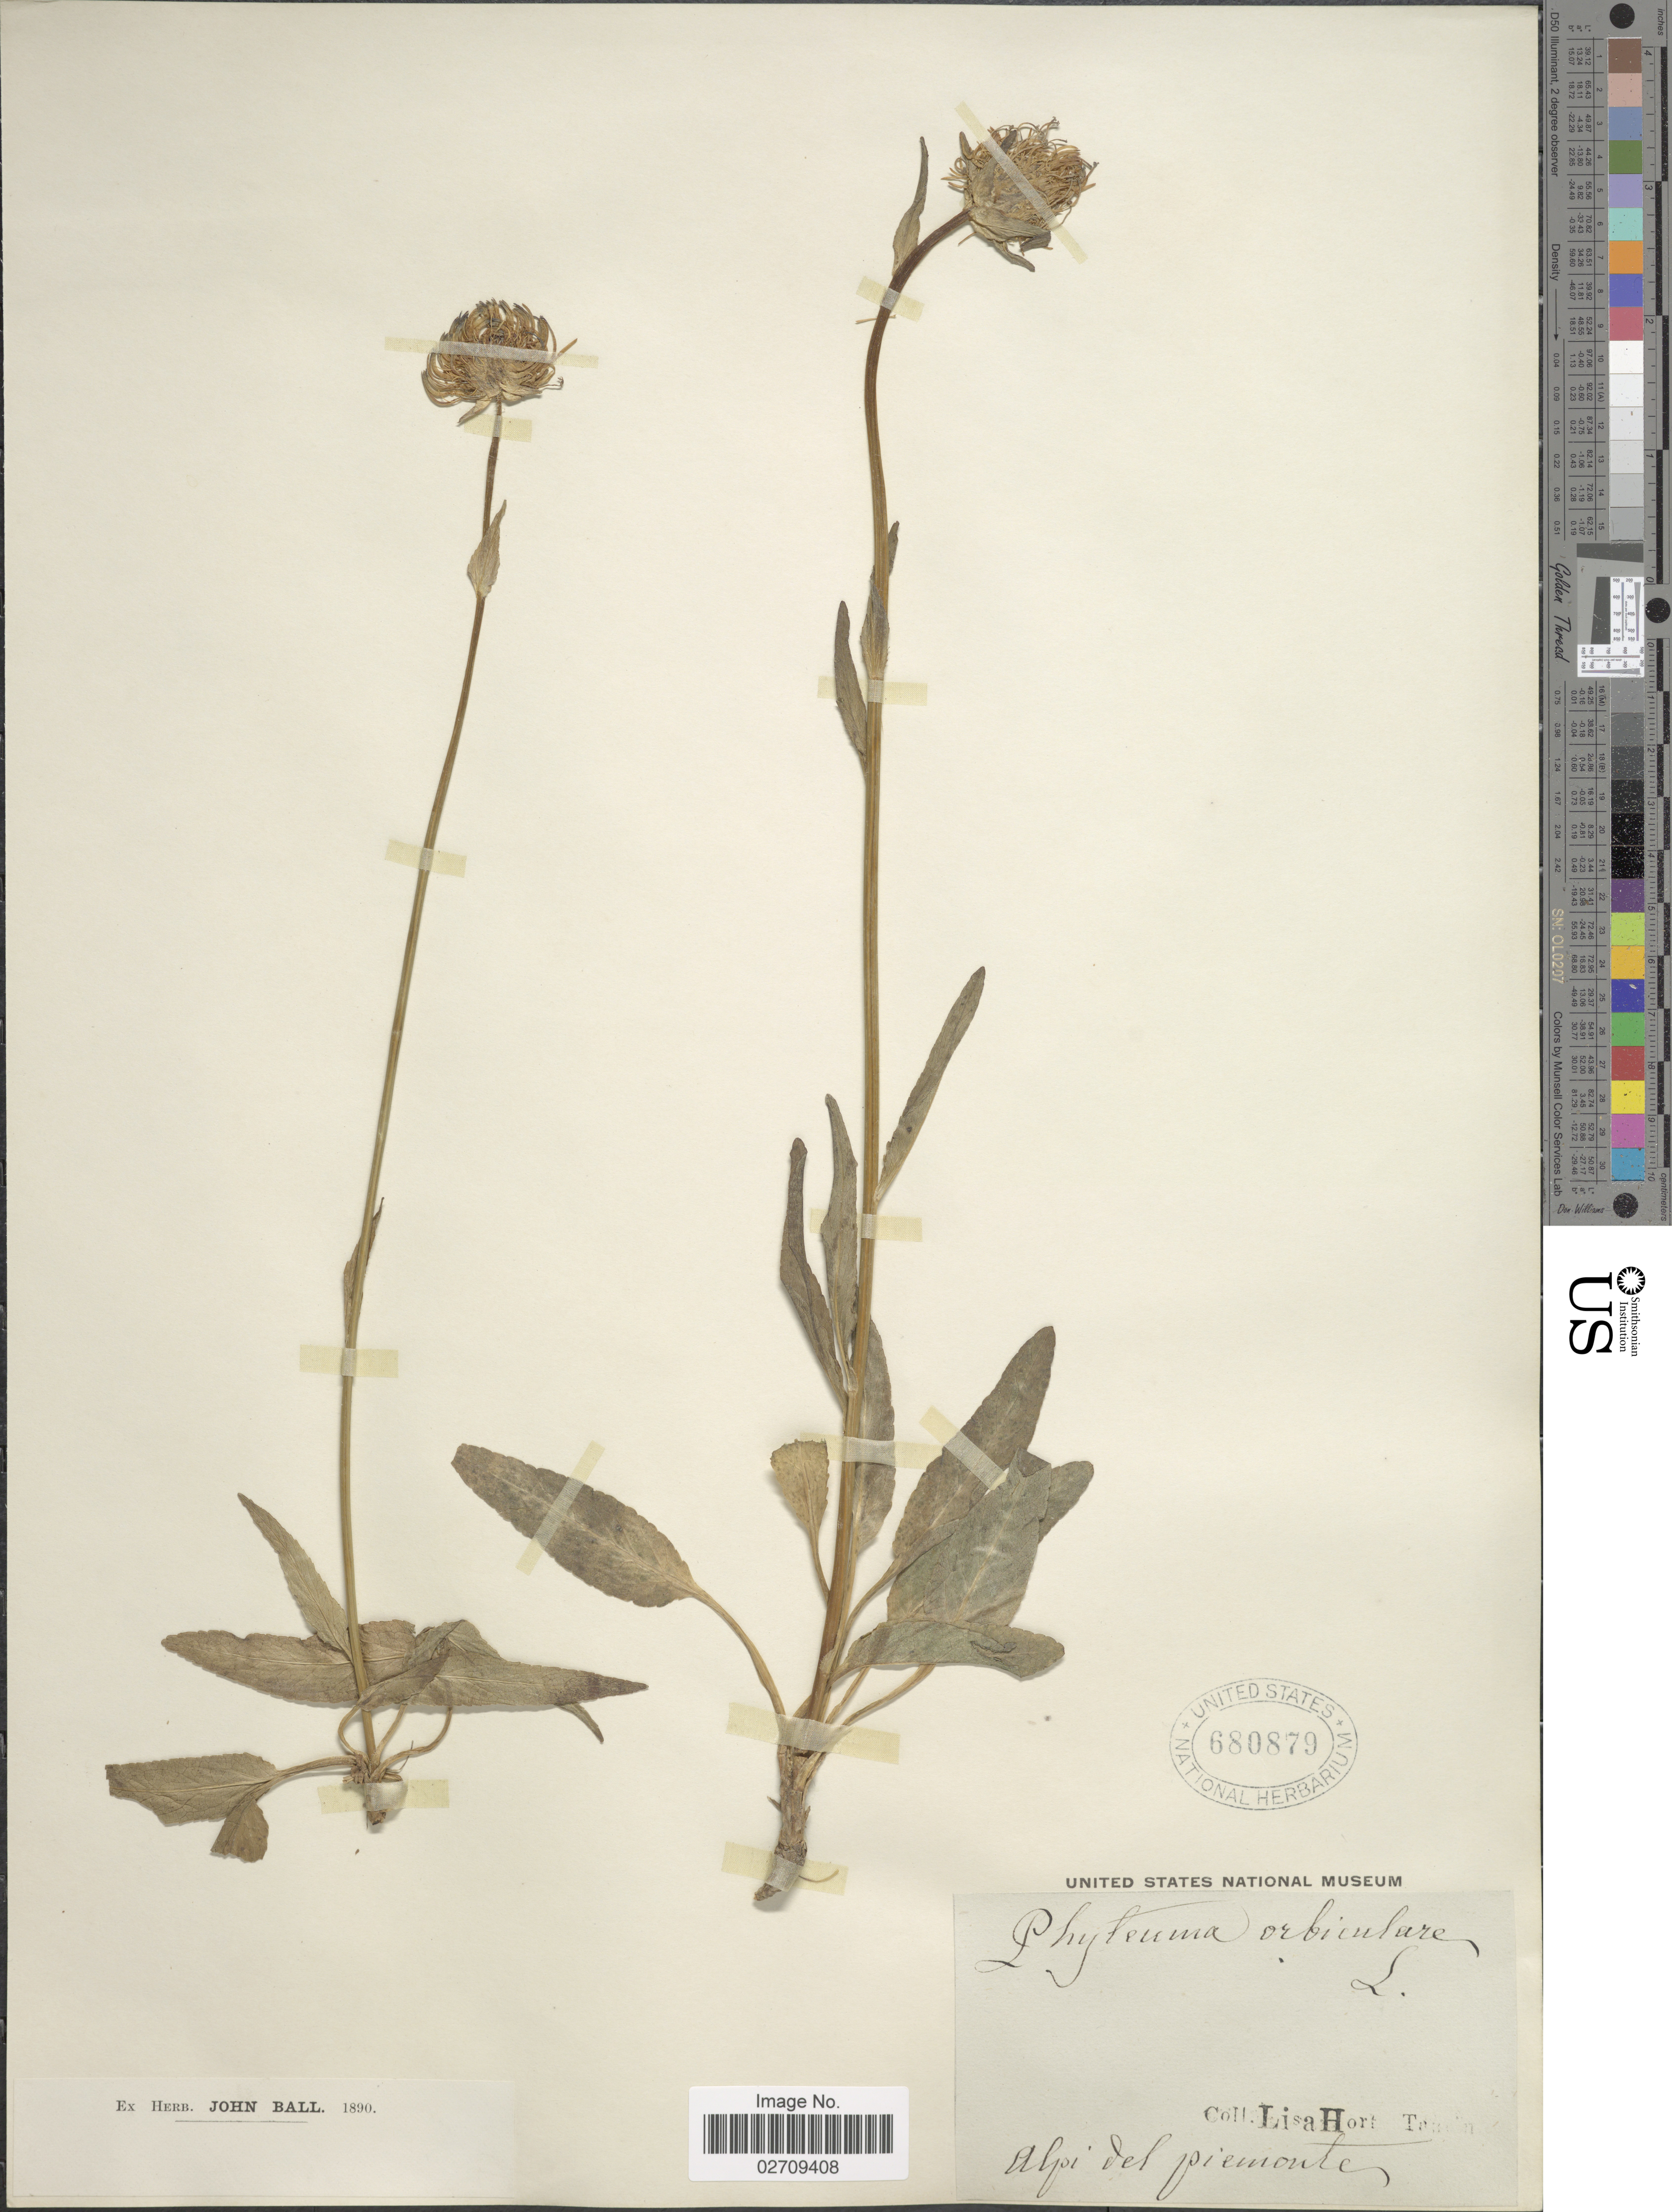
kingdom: Plantae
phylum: Tracheophyta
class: Magnoliopsida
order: Asterales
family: Campanulaceae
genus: Phyteuma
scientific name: Phyteuma orbiculare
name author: L.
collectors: L. Hort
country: Italy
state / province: Piedmont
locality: Alpi del Piemonte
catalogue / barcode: US 680879